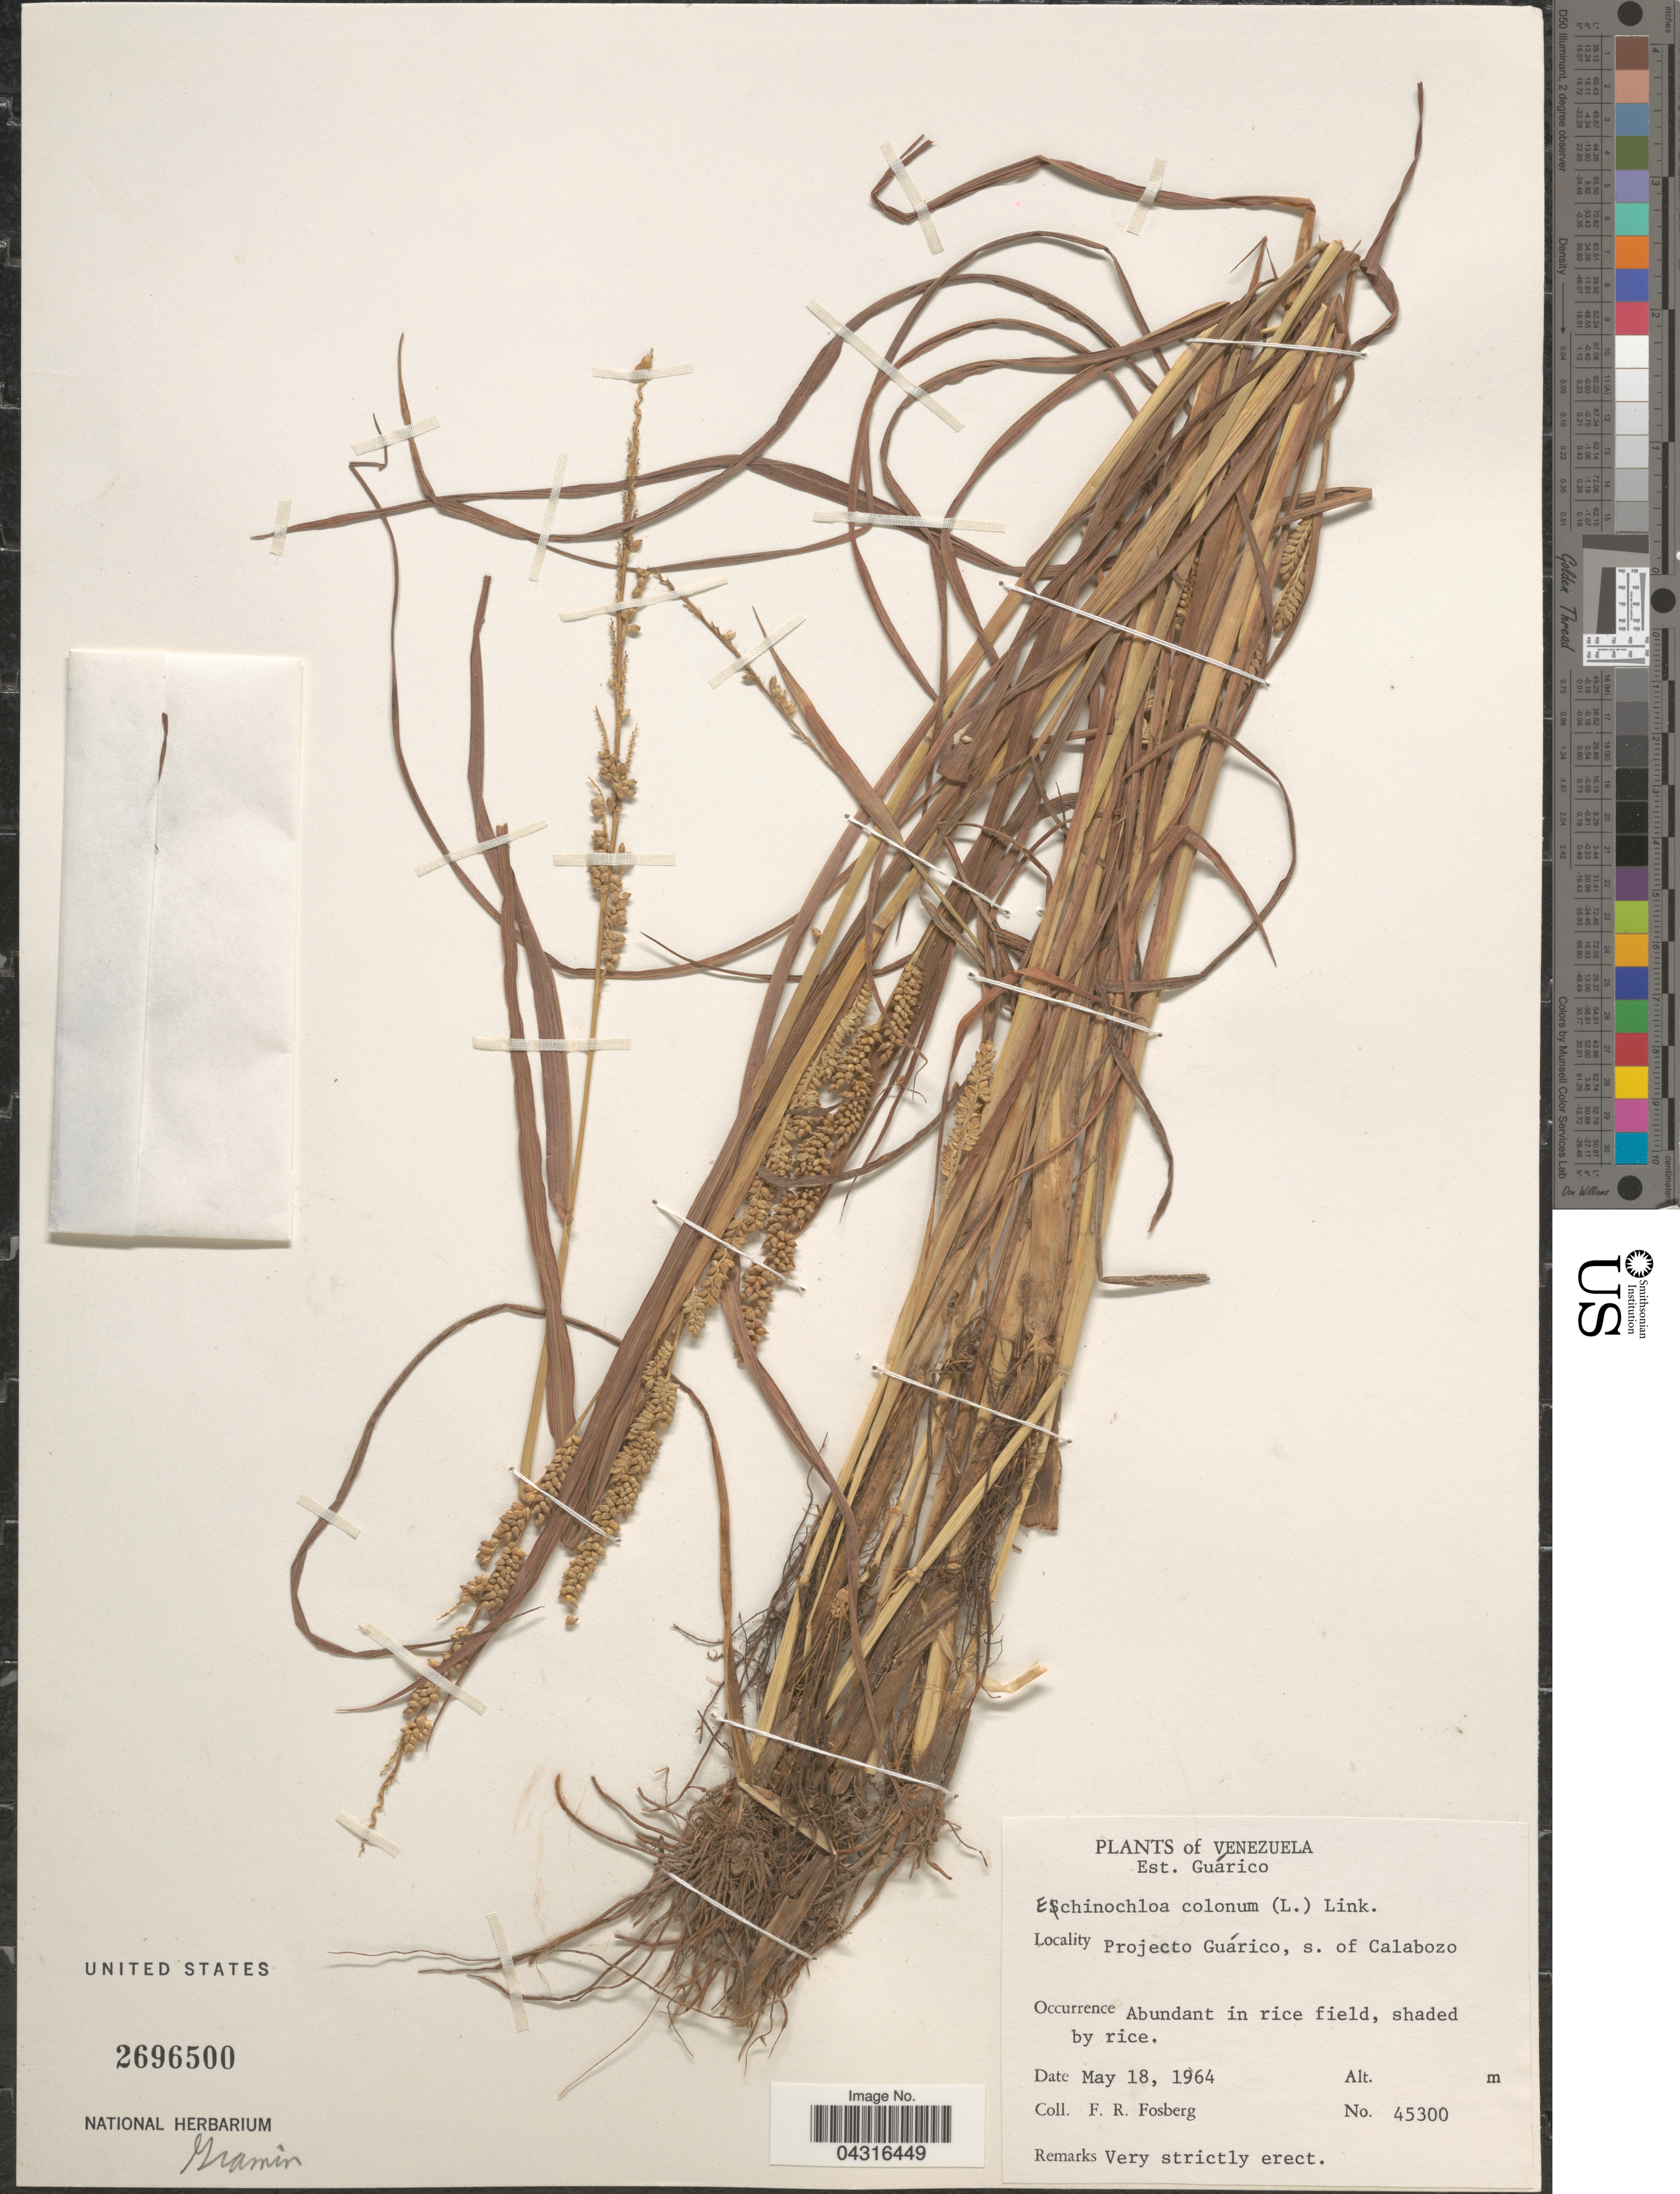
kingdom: Plantae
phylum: Tracheophyta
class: Liliopsida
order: Poales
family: Poaceae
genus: Echinochloa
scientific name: Echinochloa colona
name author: (L.) Link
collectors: F. R. Fosberg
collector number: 45300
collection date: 1964-05-18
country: Venezuela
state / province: Guarico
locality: Projecto Guárico, s. of Calabozo.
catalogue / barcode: US 2696500